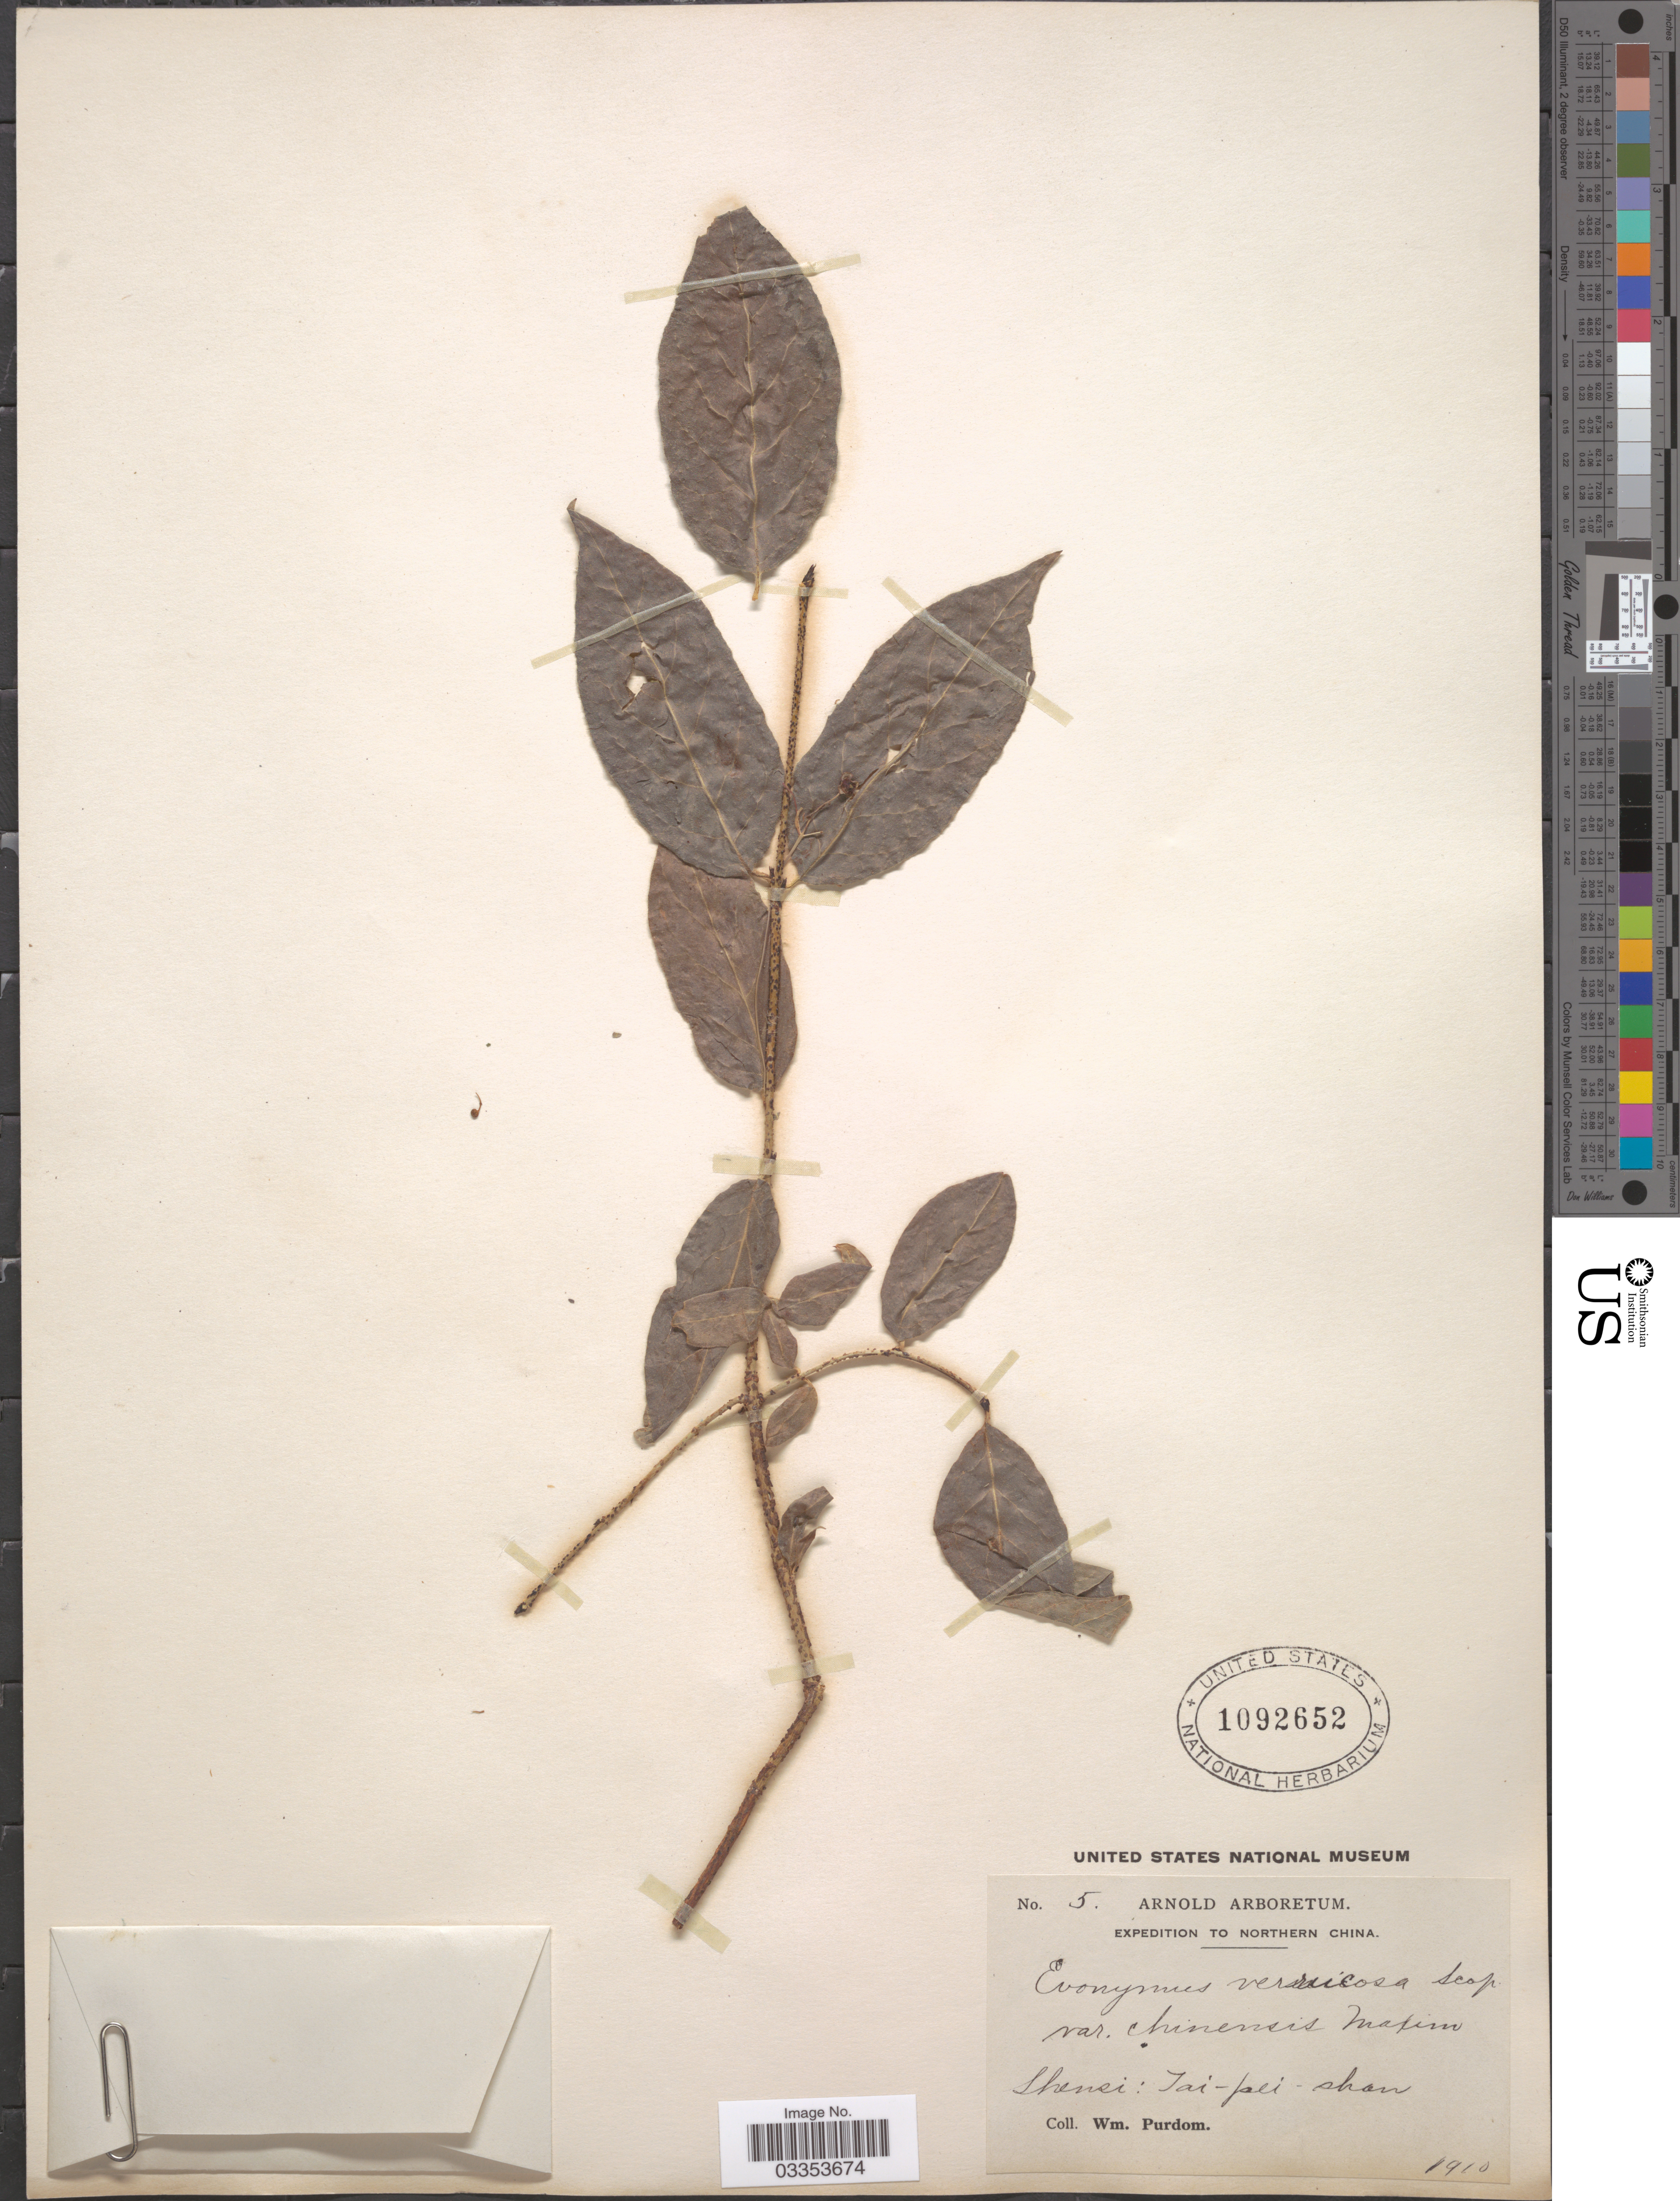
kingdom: Plantae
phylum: Tracheophyta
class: Magnoliopsida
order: Celastrales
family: Celastraceae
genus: Euonymus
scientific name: Euonymus verrucosoides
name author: Loes.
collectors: W. Purdom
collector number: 5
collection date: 1910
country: China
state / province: Shaanxi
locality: Northern China. Shensi: Tai-pei-shan.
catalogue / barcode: US 1092652